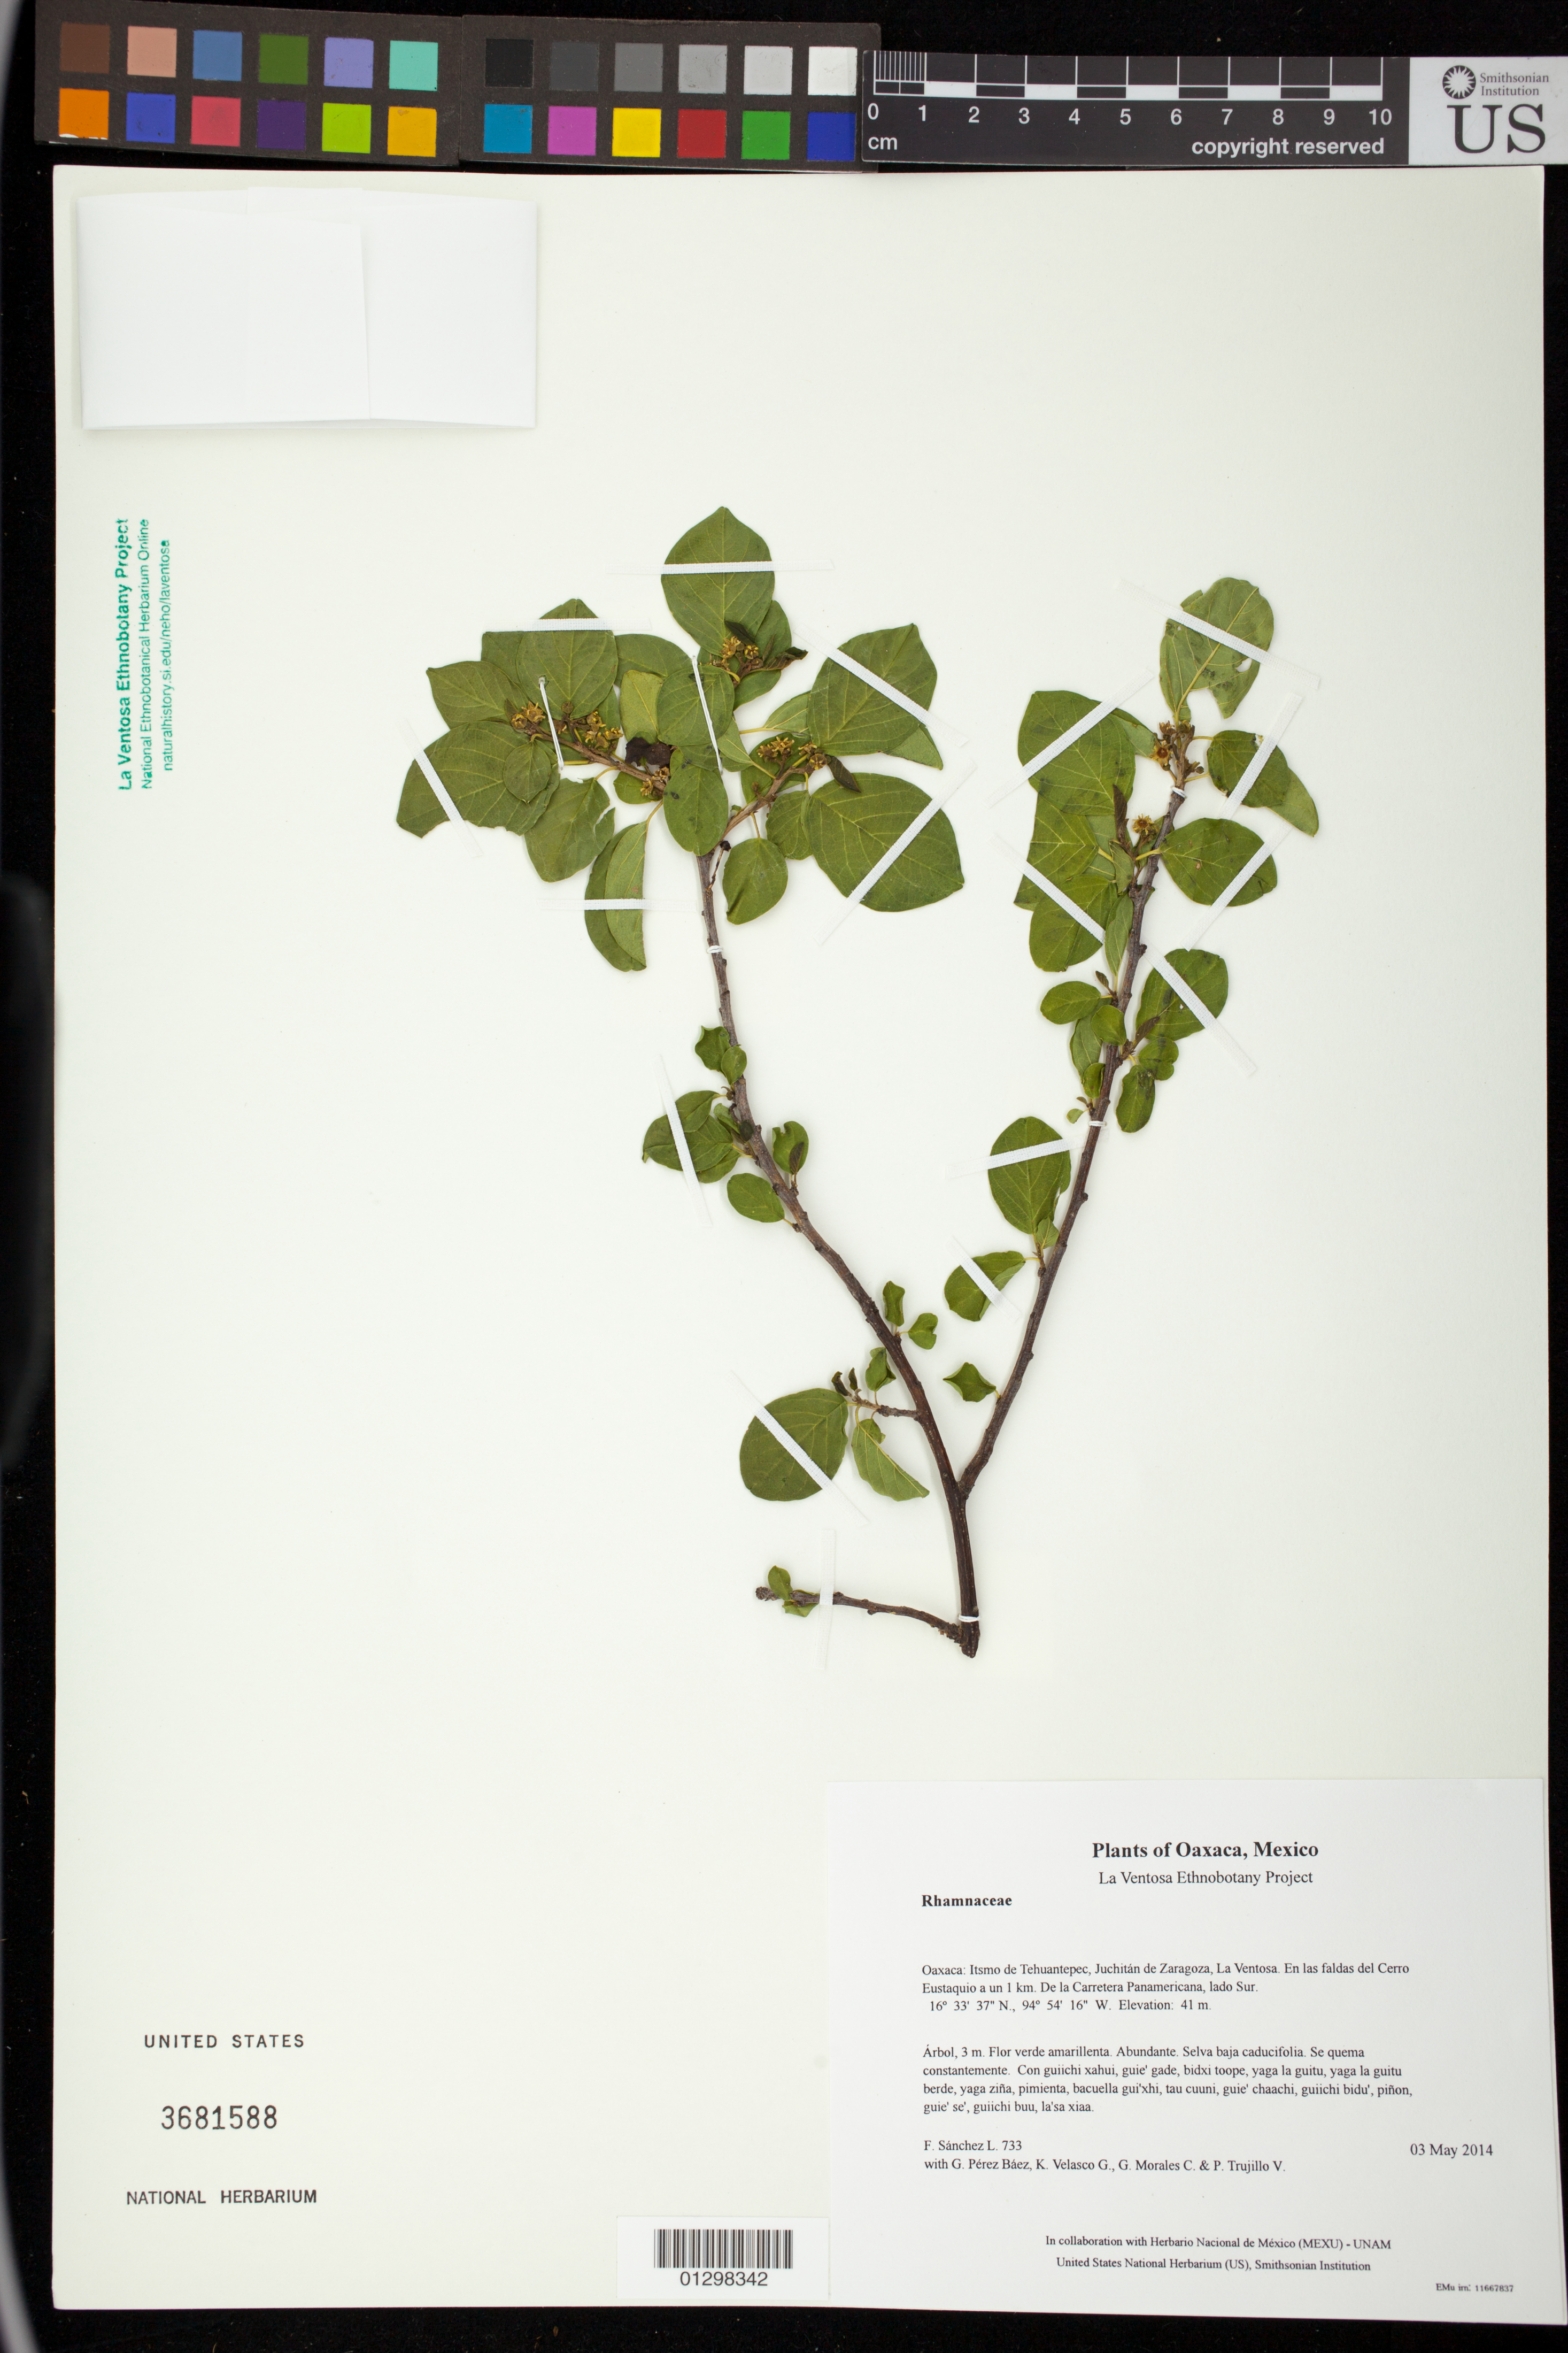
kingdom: Plantae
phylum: Tracheophyta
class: Magnoliopsida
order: Rosales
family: Rhamnaceae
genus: Colubrina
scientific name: Colubrina elliptica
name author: (Sw.) Brizicky & W.L. Stern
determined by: Velasco G., Kenia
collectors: F. Sánchez L., G. Pérez Báez, K. Velasco G., G. Morales C. & P. Trujillo V.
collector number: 733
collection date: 2014-05-03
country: Mexico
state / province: Oaxaca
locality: Itsmo de Tehuantepec, Juchitán de Zaragoza, La Ventosa. En las faldas del Cerro Eustaquio a un 1 km. De la Carretera Panamericana, lado Sur.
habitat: Selva baja caducifolia. Se quema constantemente.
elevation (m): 41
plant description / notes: JEBOT, MEXU, SERO, US; Yaga. 3 m. Guie' naga' naguchi ga. Stale.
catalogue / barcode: US 3681588